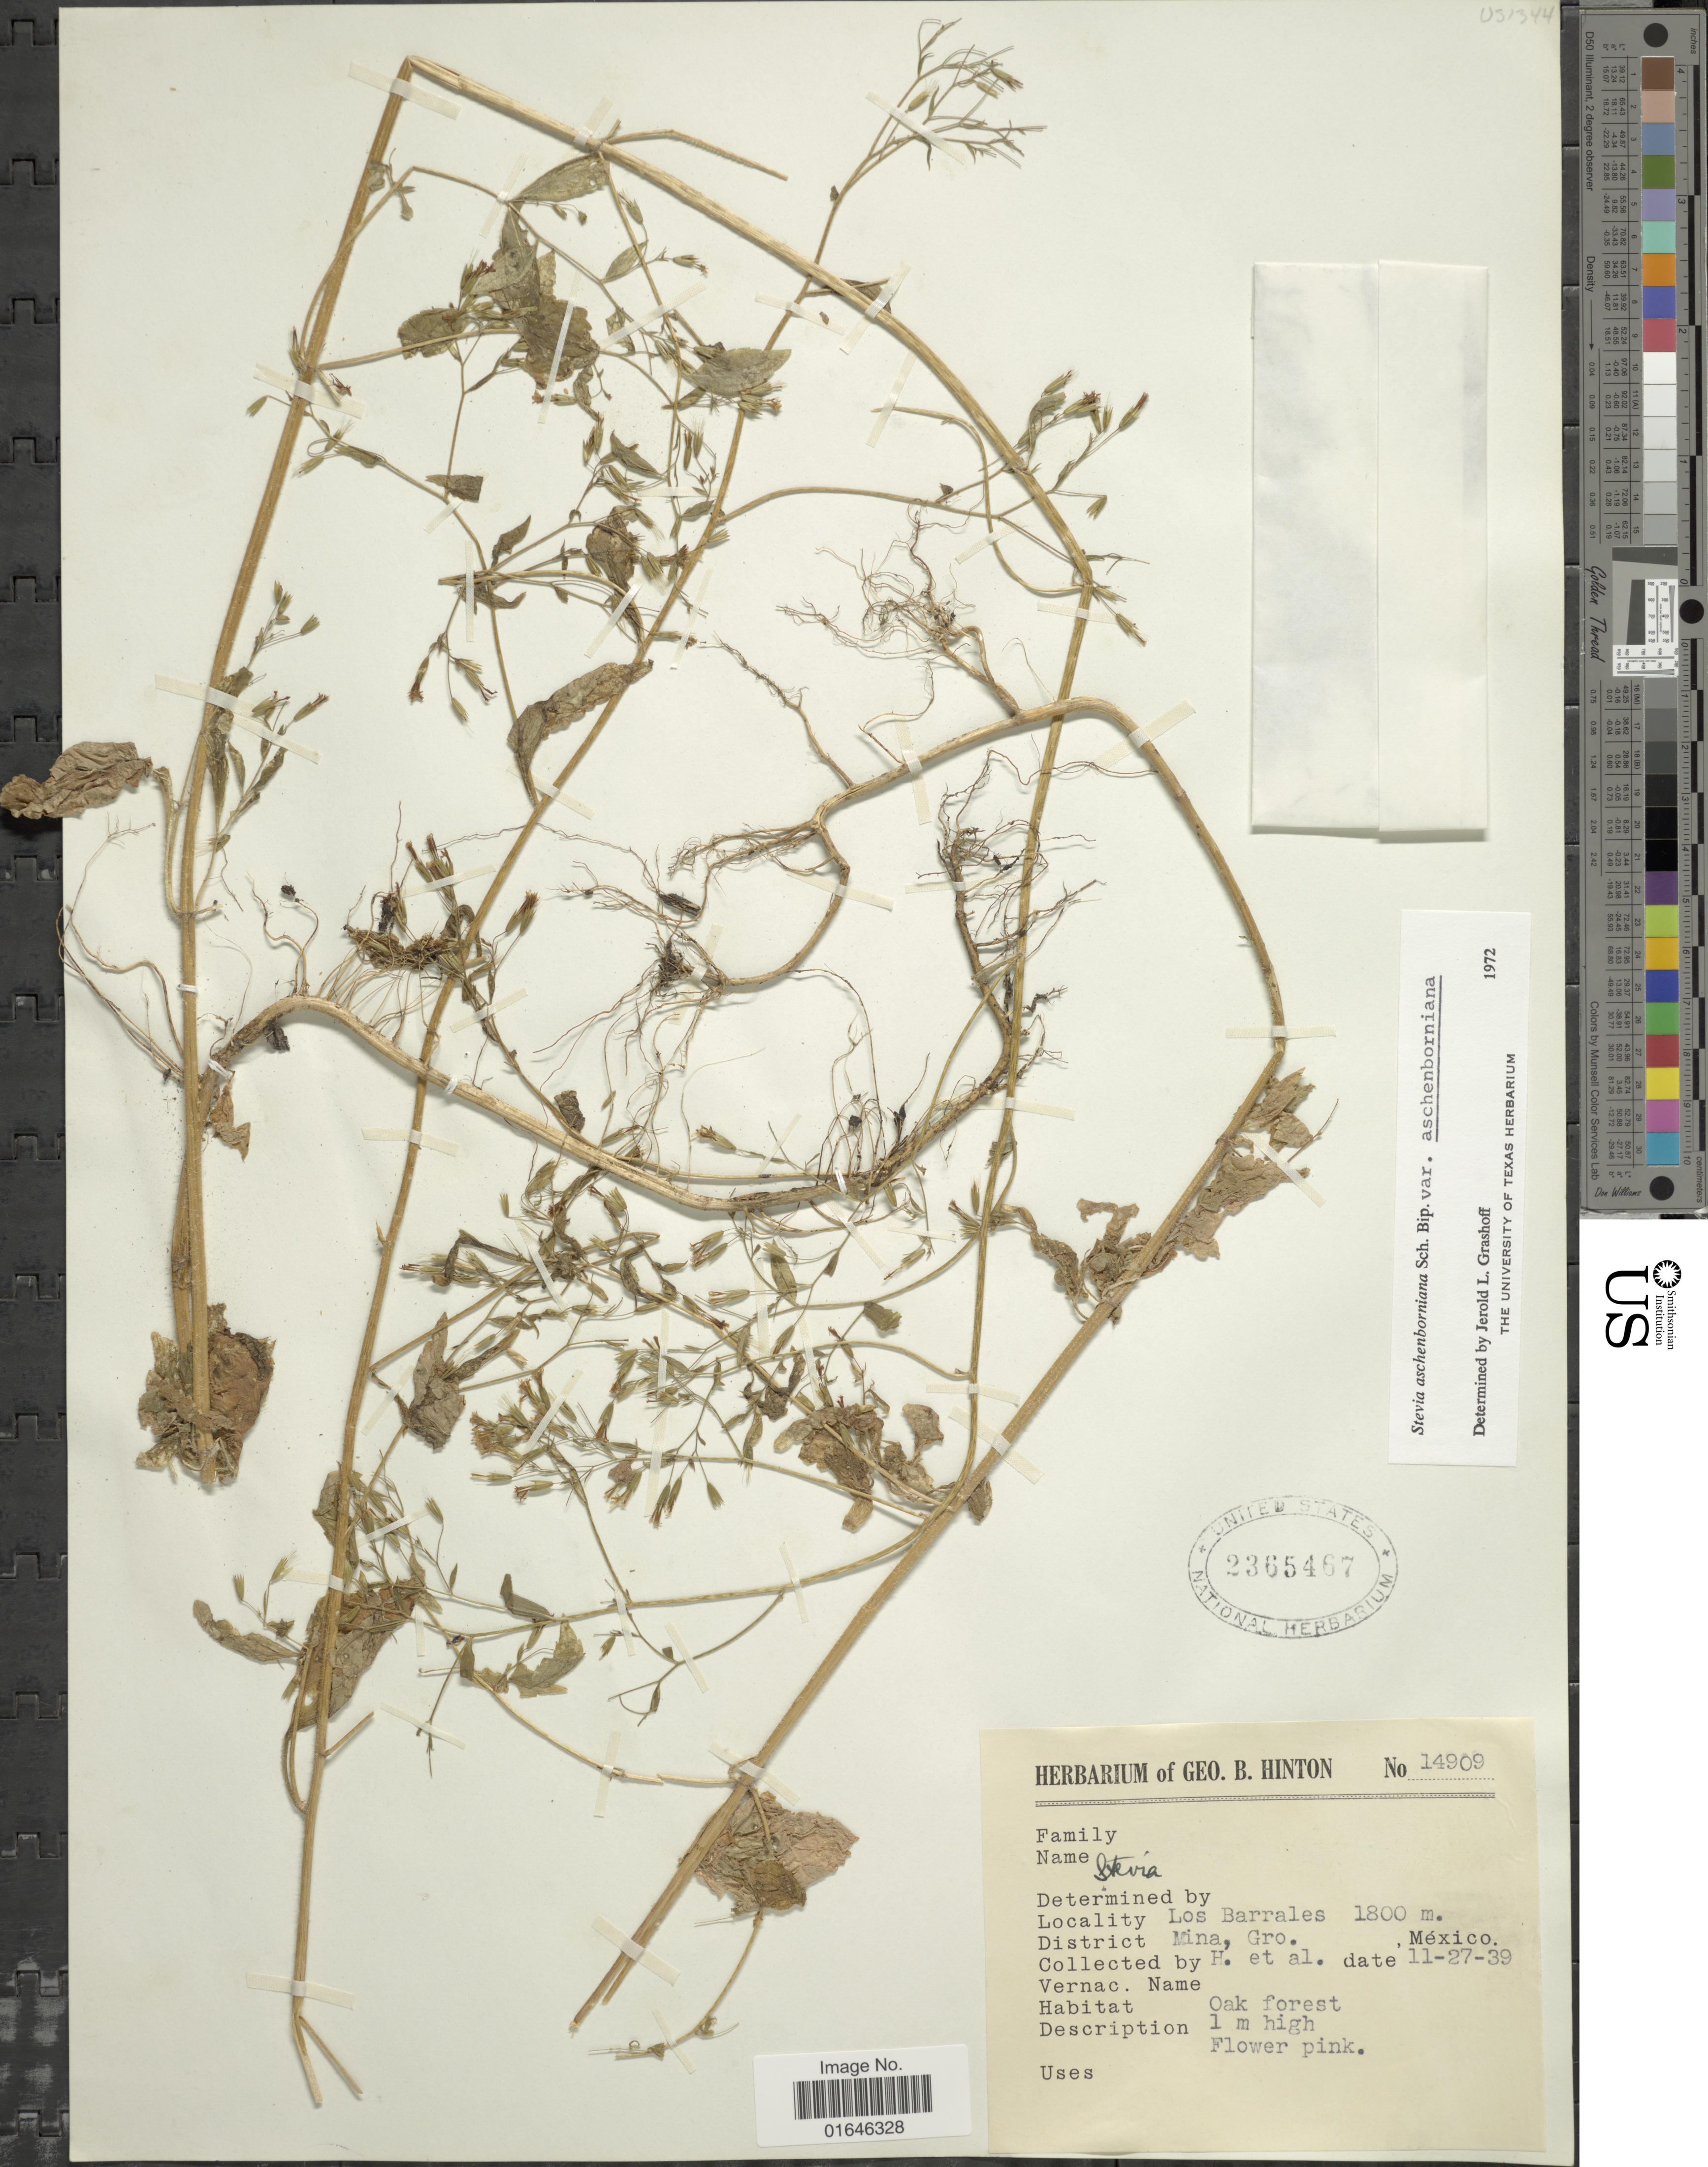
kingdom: Plantae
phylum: Tracheophyta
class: Magnoliopsida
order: Asterales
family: Asteraceae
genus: Stevia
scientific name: Stevia aschenborniana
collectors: G. B. Hinton & et al.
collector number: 14909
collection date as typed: Transcribed d/m/y: 27/11/39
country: Mexico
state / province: Guerrero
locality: Los Barrales, District Mina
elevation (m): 1800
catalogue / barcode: US 2365467